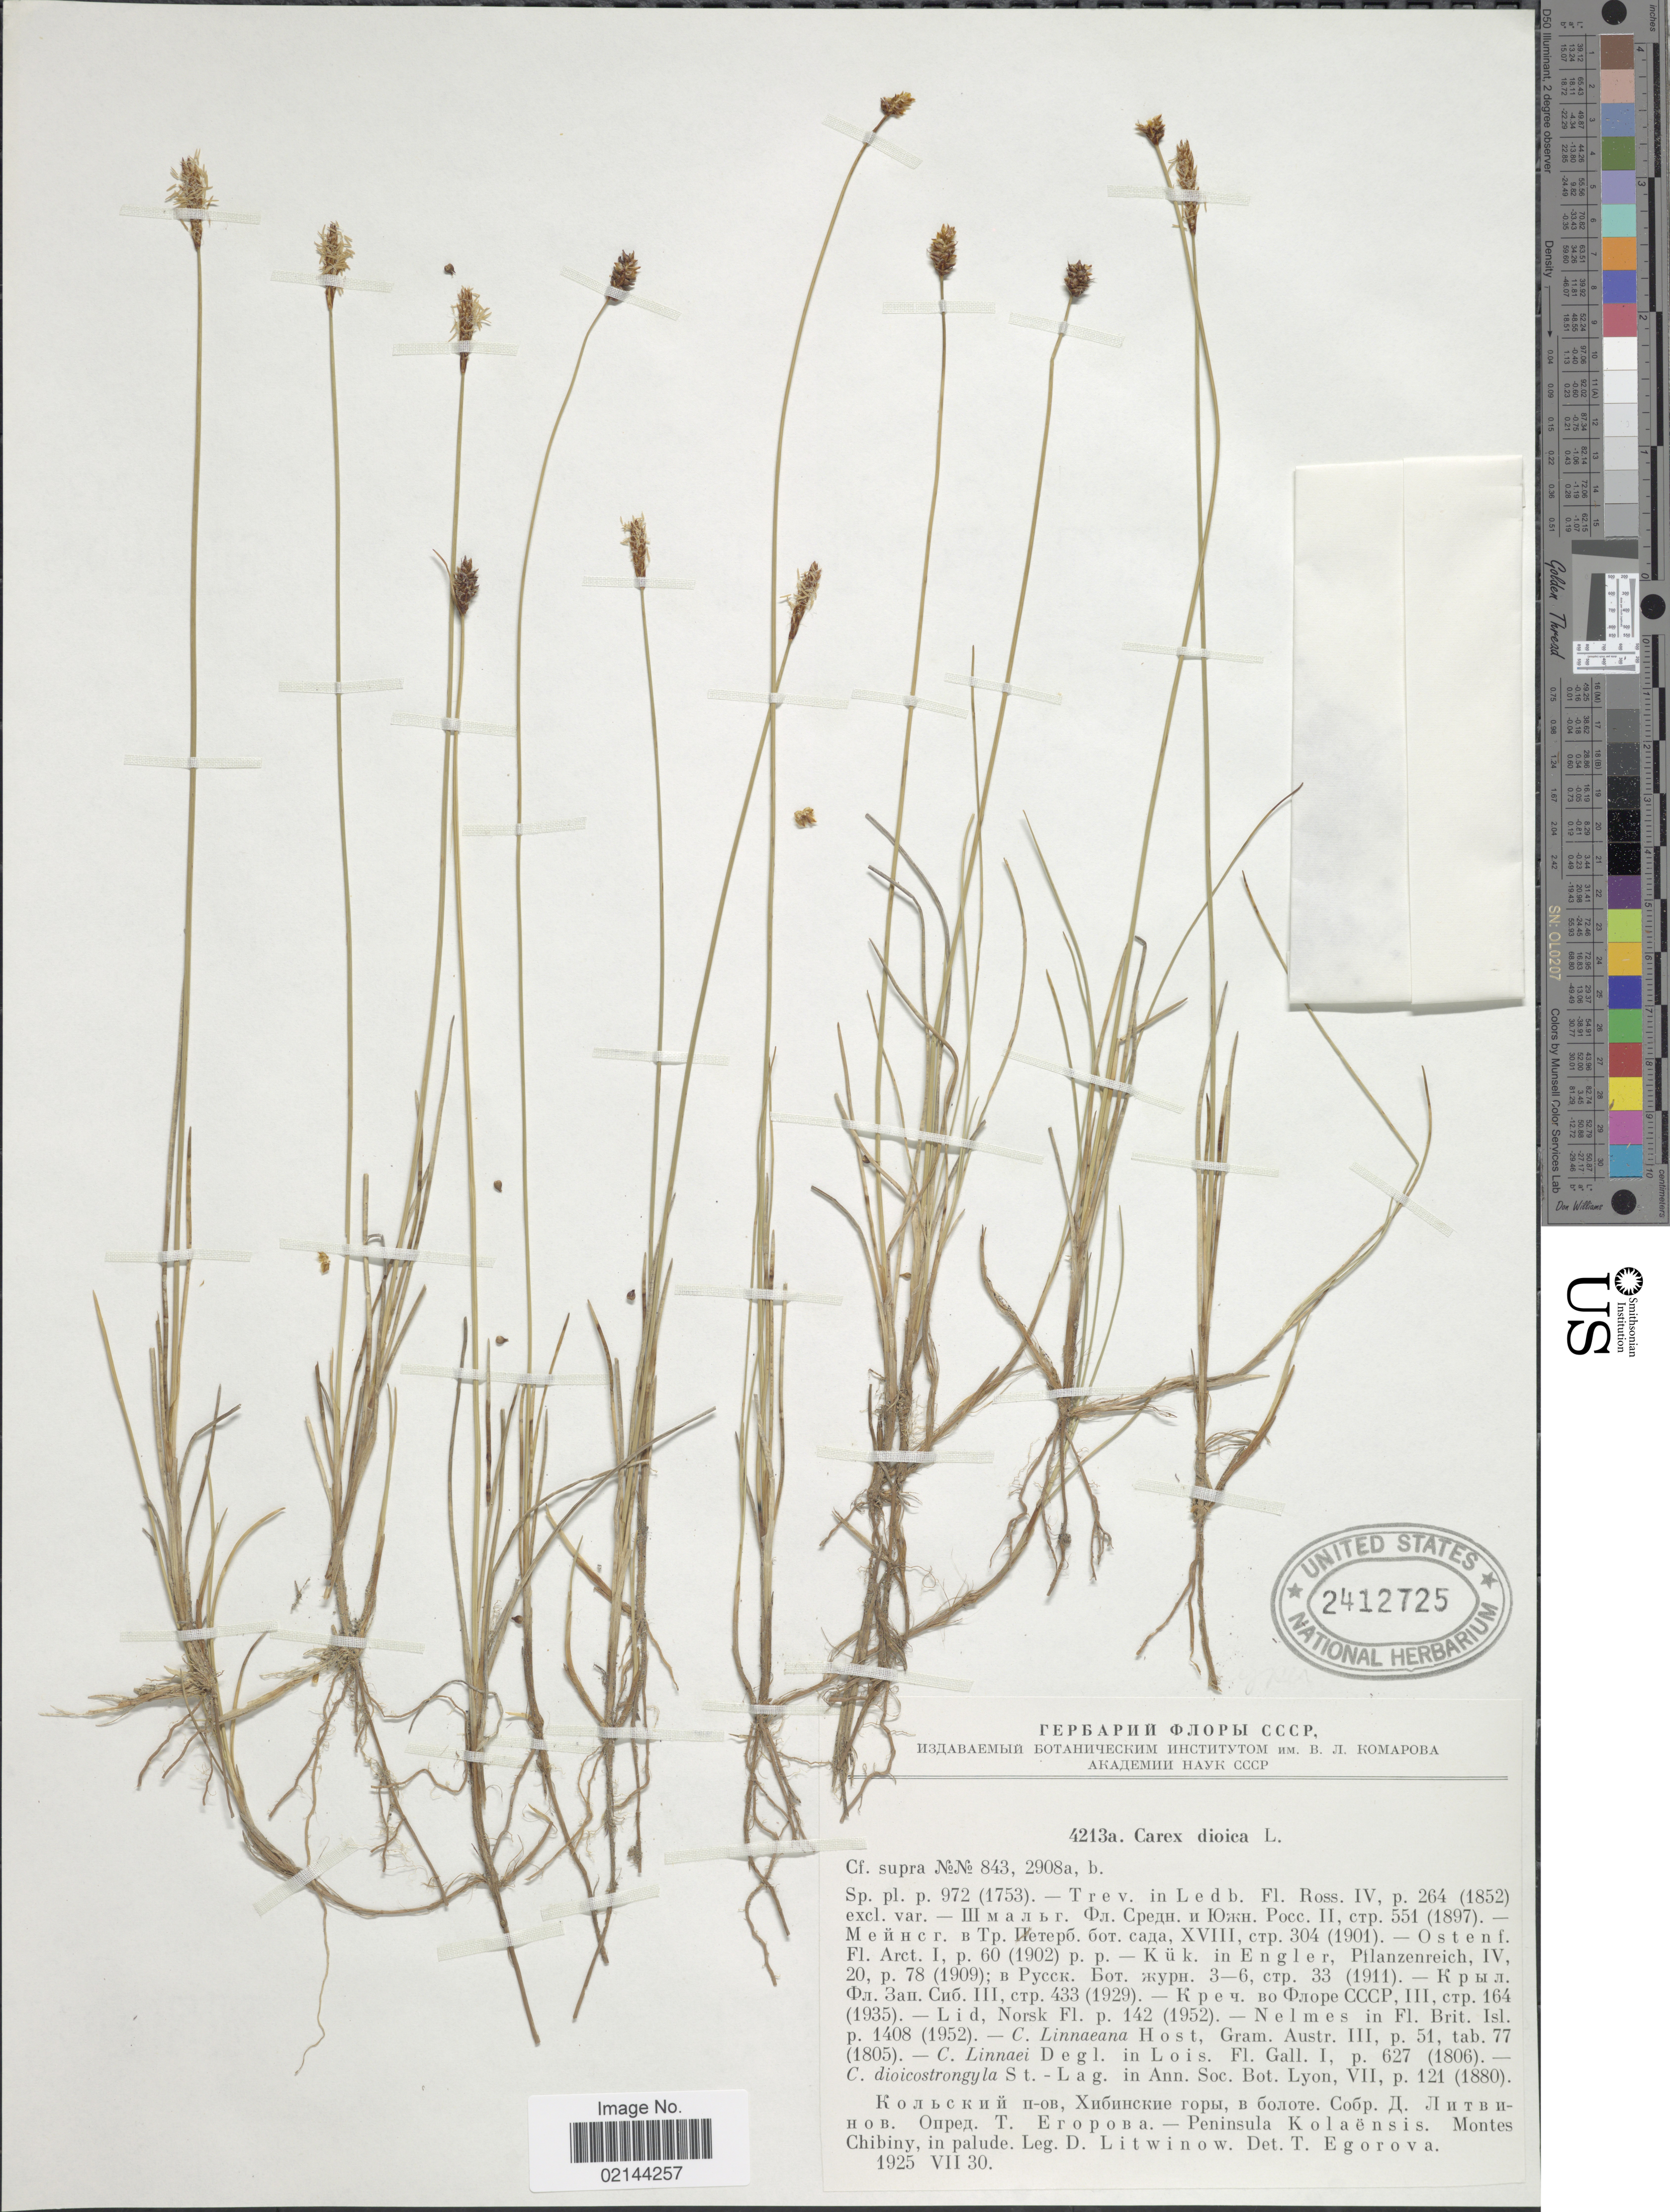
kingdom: Plantae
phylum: Tracheophyta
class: Liliopsida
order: Poales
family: Cyperaceae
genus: Carex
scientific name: Carex dioica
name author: L.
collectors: D. Litwinow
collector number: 4213a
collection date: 1925-07-30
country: Russian Federation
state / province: Murmansk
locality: T. Eropoba, Peninsula Kolaensis, Montes Chibiny, in palude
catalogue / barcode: US 2412725